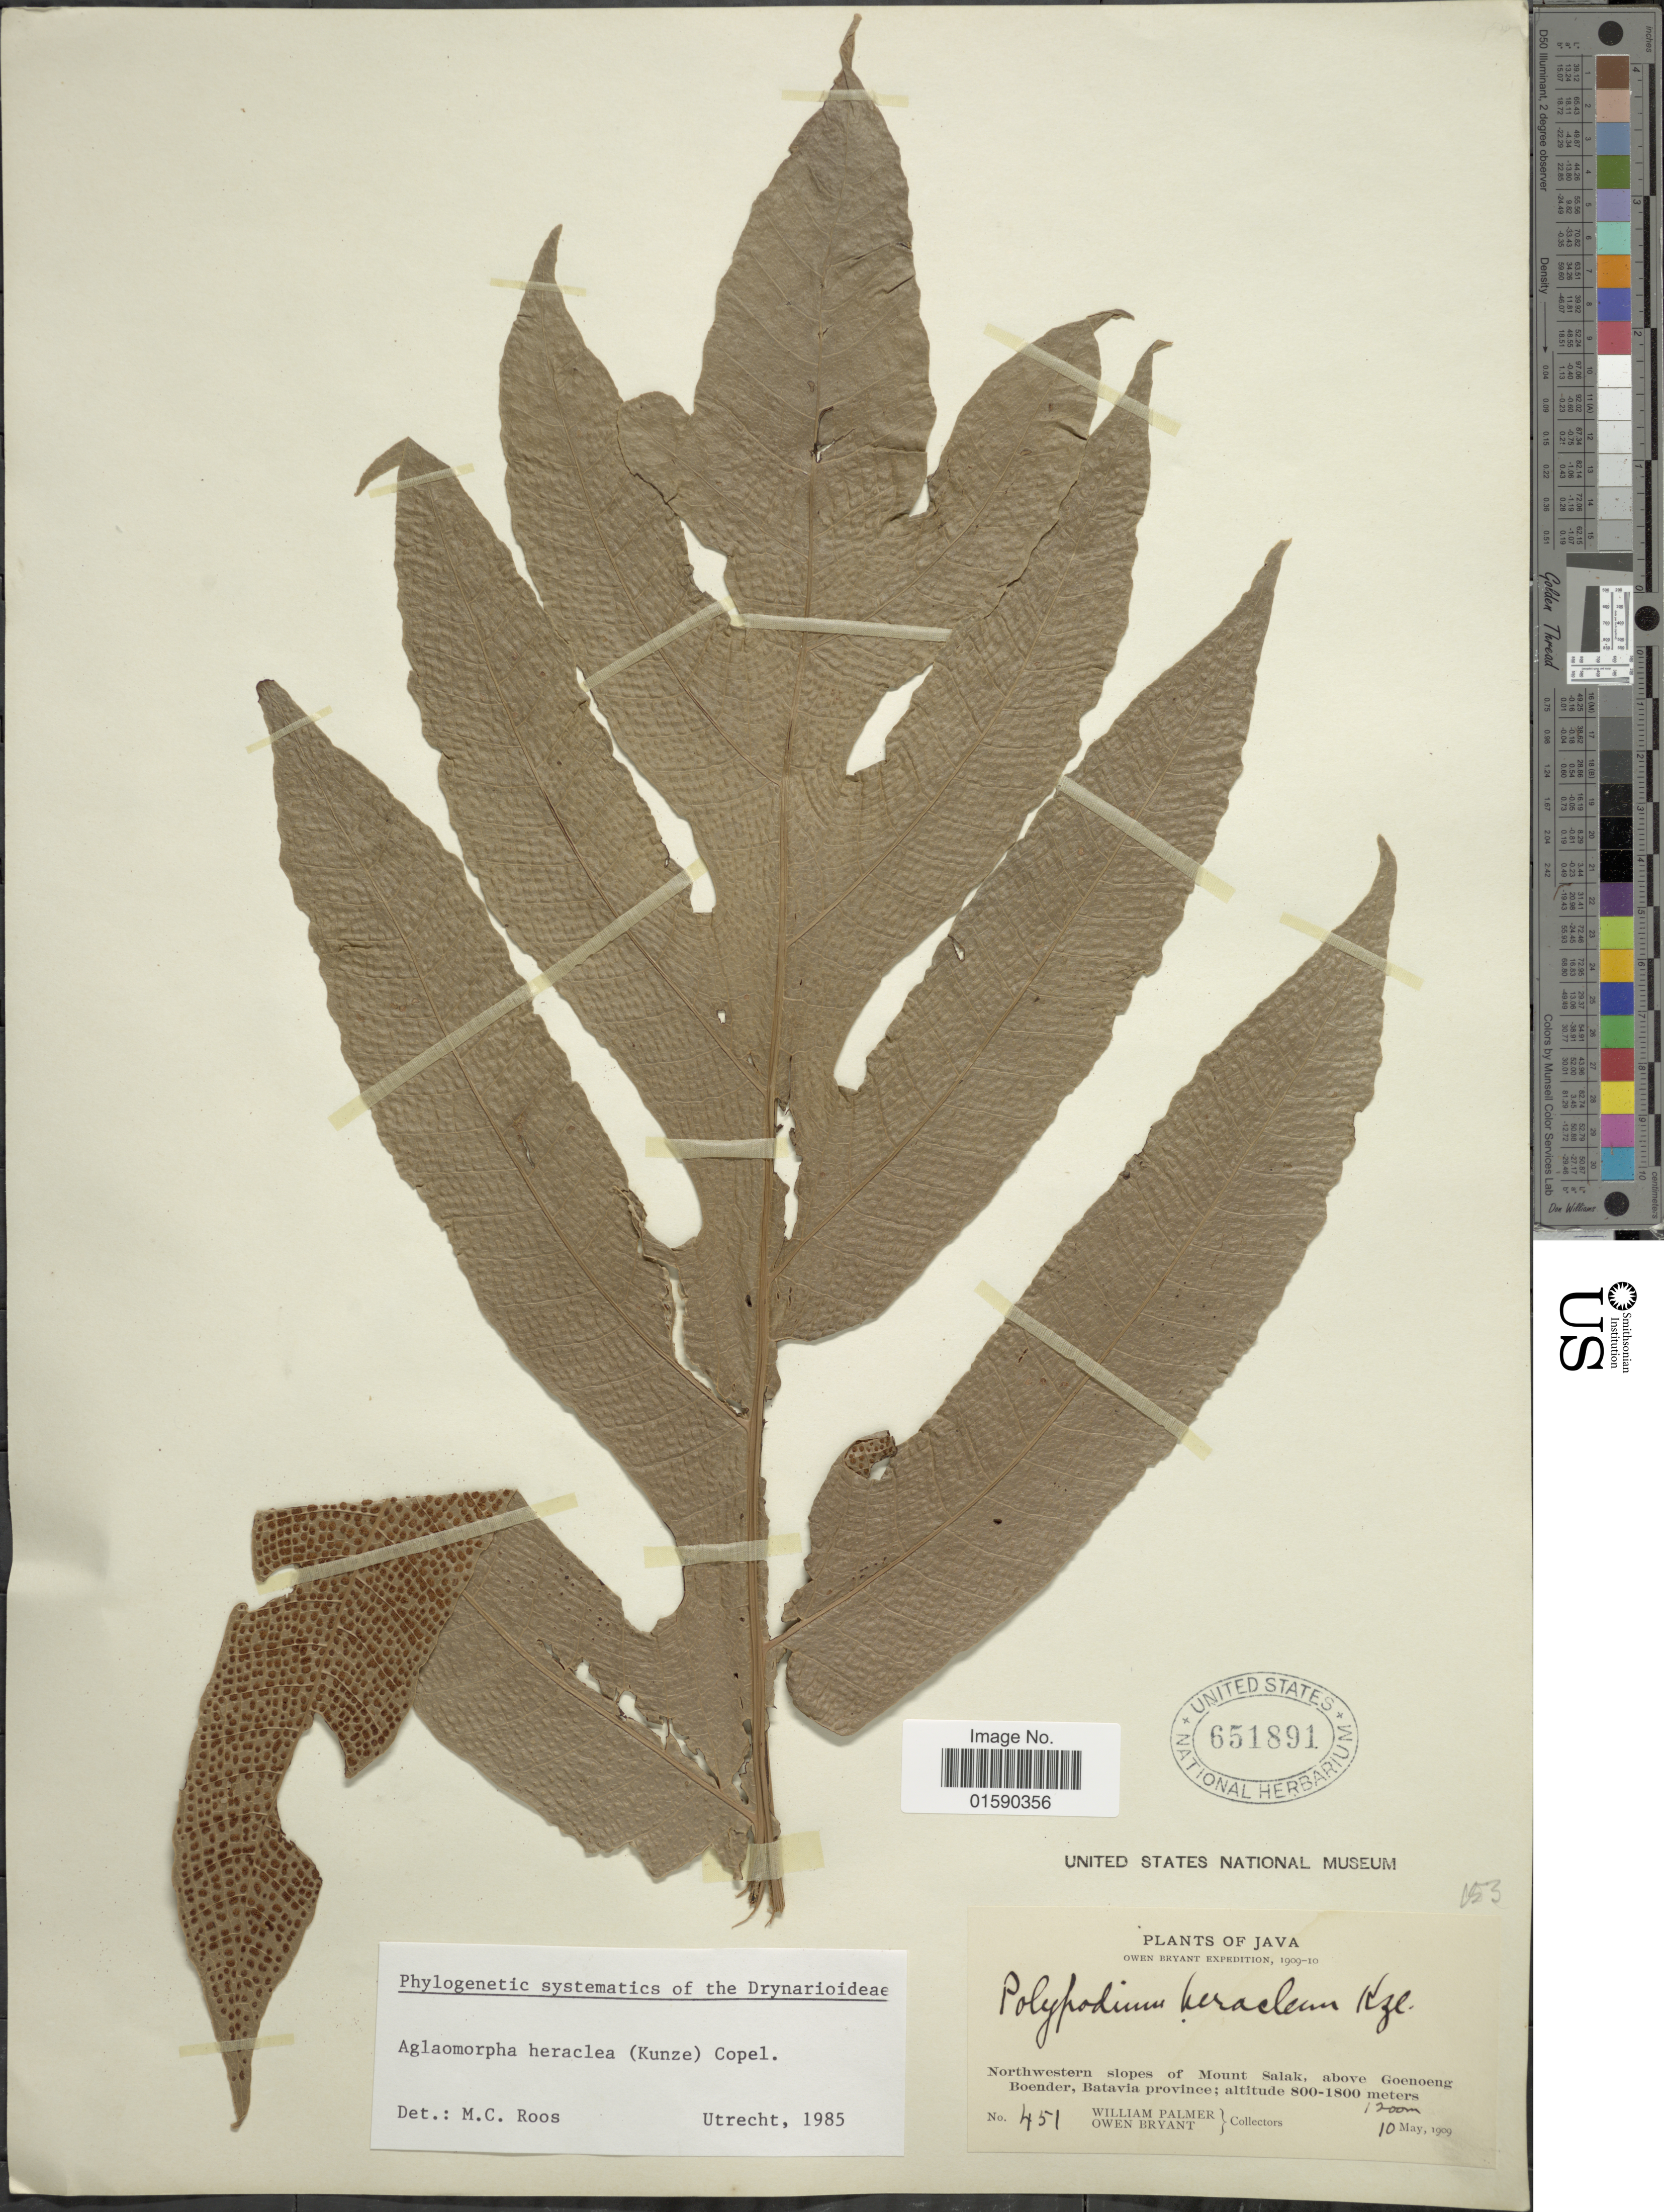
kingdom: Plantae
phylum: Tracheophyta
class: Polypodiopsida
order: Polypodiales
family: Polypodiaceae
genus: Aglaomorpha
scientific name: Aglaomorpha heraclea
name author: (Kunze) Copel.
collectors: W. Palmer & O. Bryant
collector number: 451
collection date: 1909-05-10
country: Indonesia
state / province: Java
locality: Java. Northwestern slopes of Mount Salak, above Goenoeng Boender, Batavia province.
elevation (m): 1200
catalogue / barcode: US 651891